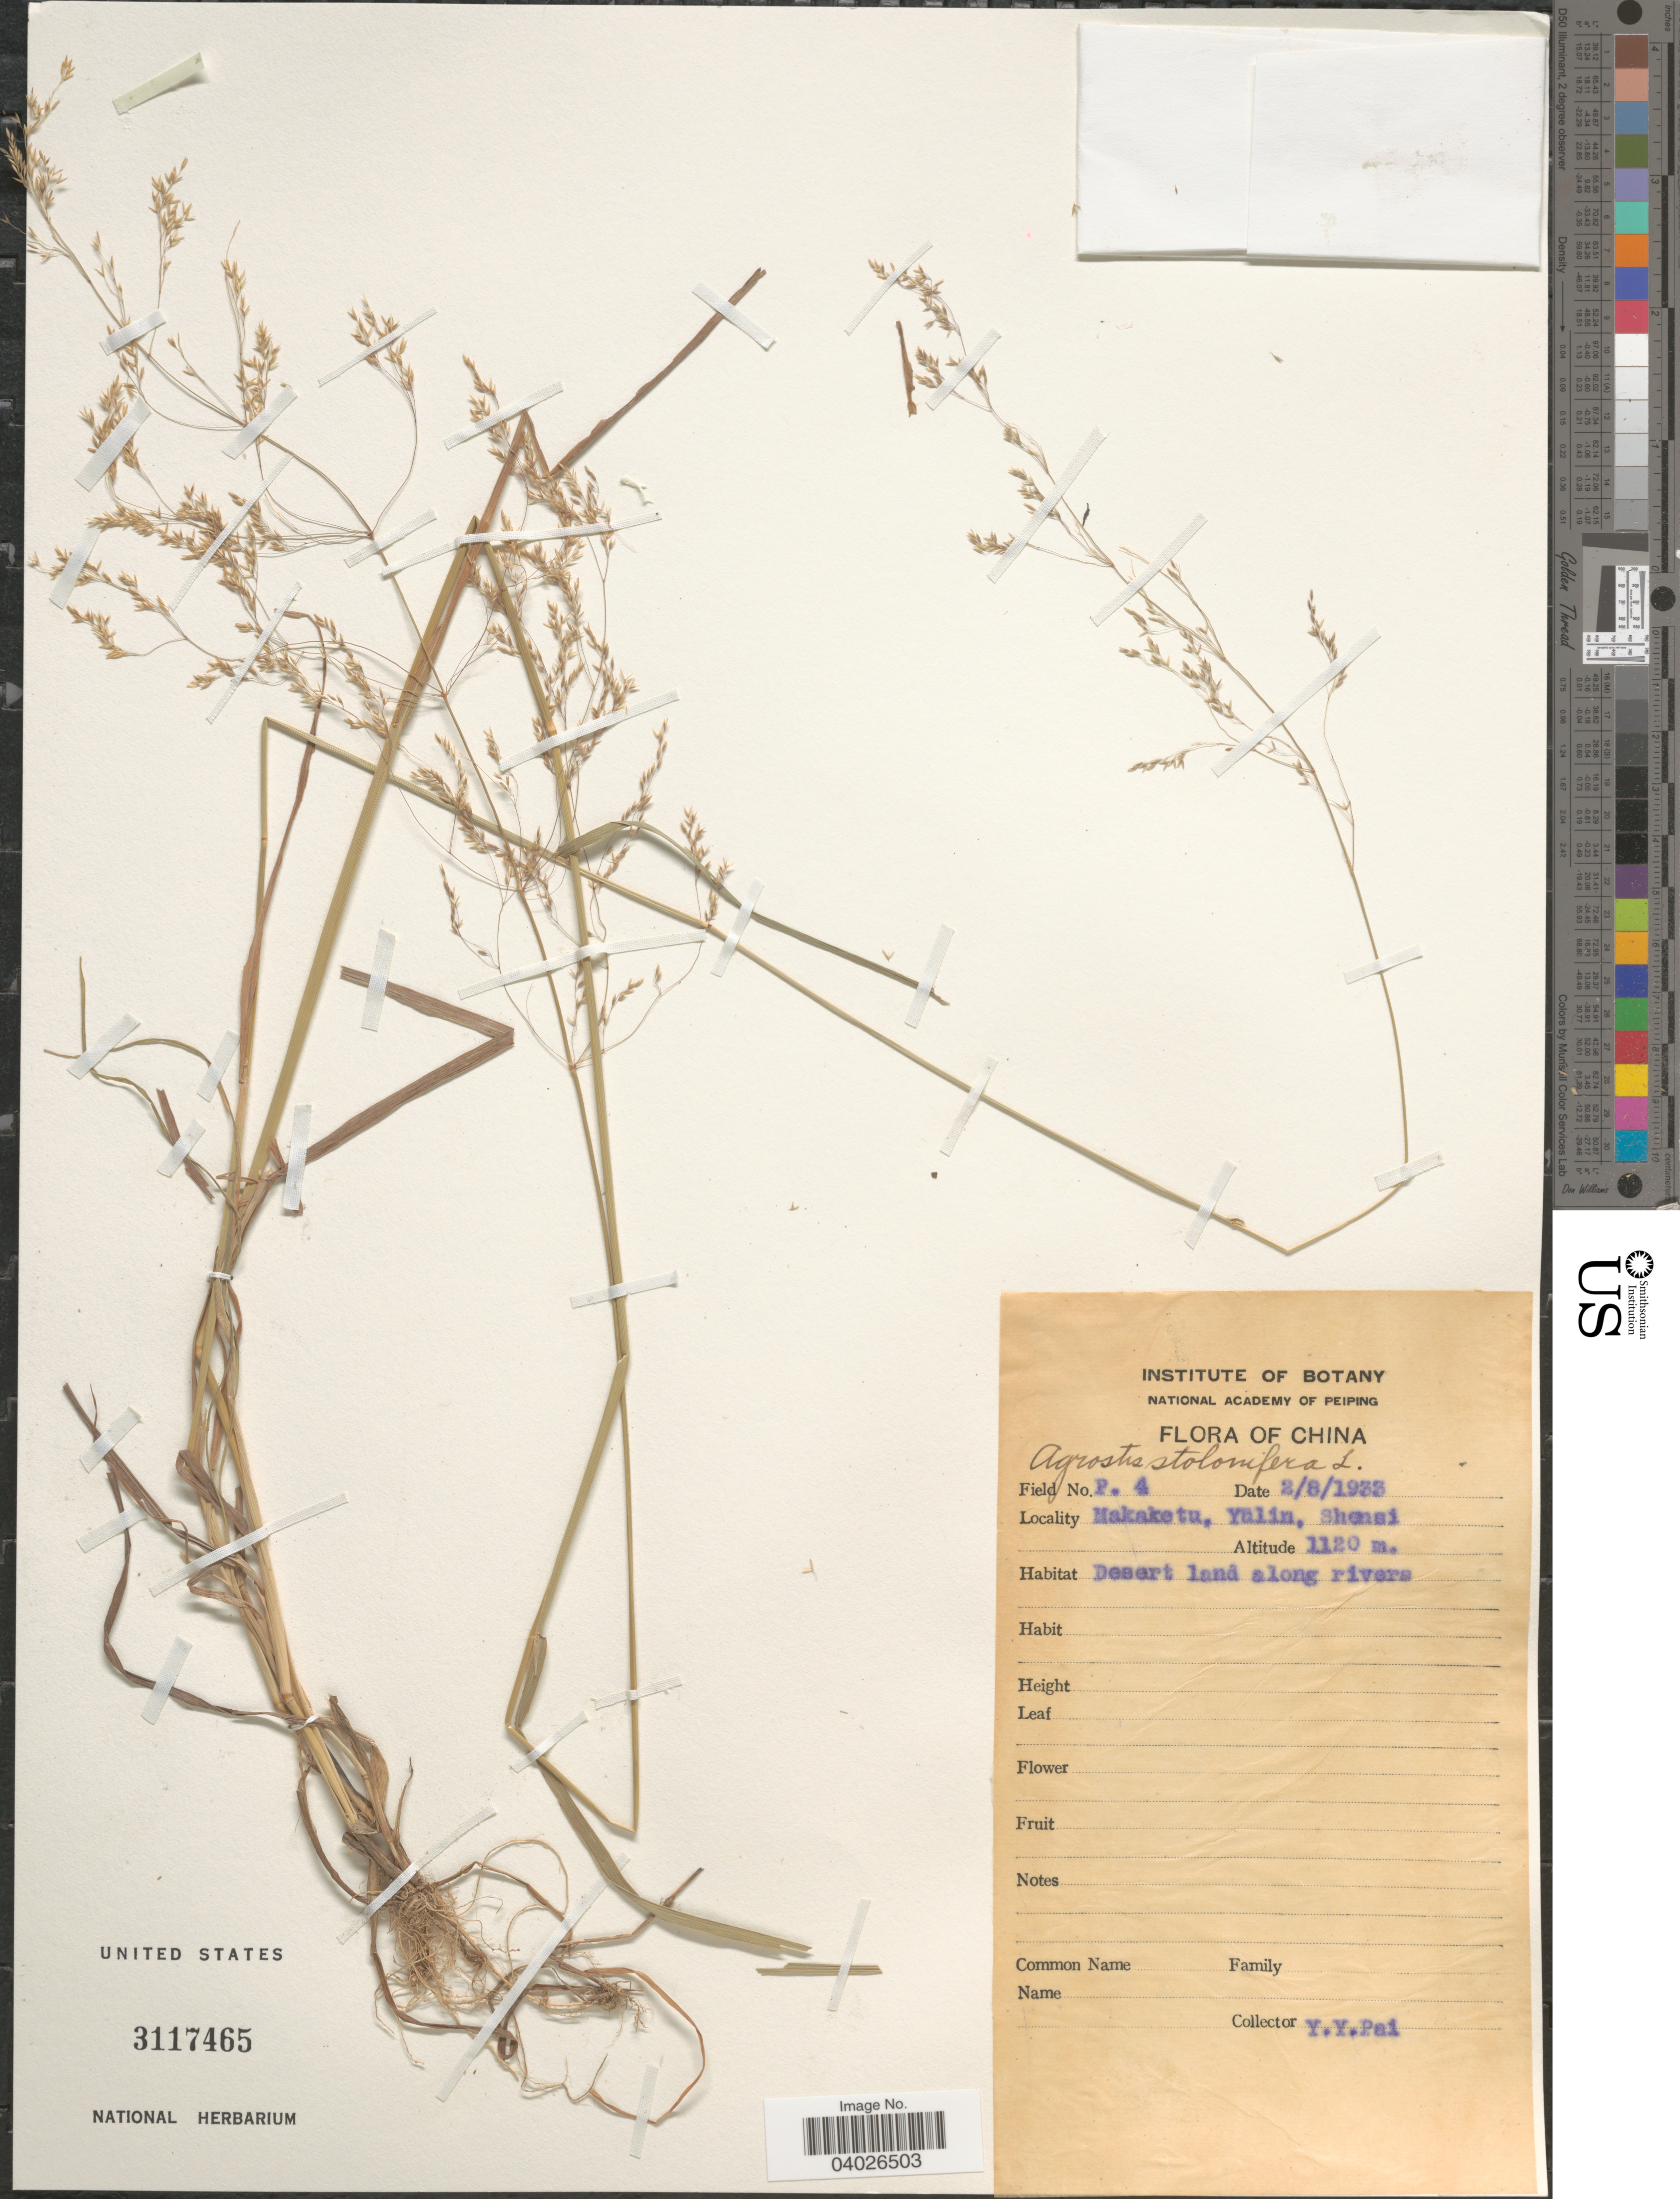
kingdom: Plantae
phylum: Tracheophyta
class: Liliopsida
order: Poales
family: Poaceae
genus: Agrostis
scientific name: Agrostis stolonifera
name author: L.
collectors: Y. Pai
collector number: P. 4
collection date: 1933-08-02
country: China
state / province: Shaanxi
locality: Makaketu, Yülin, Shensi.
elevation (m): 1120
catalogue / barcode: US 3117465